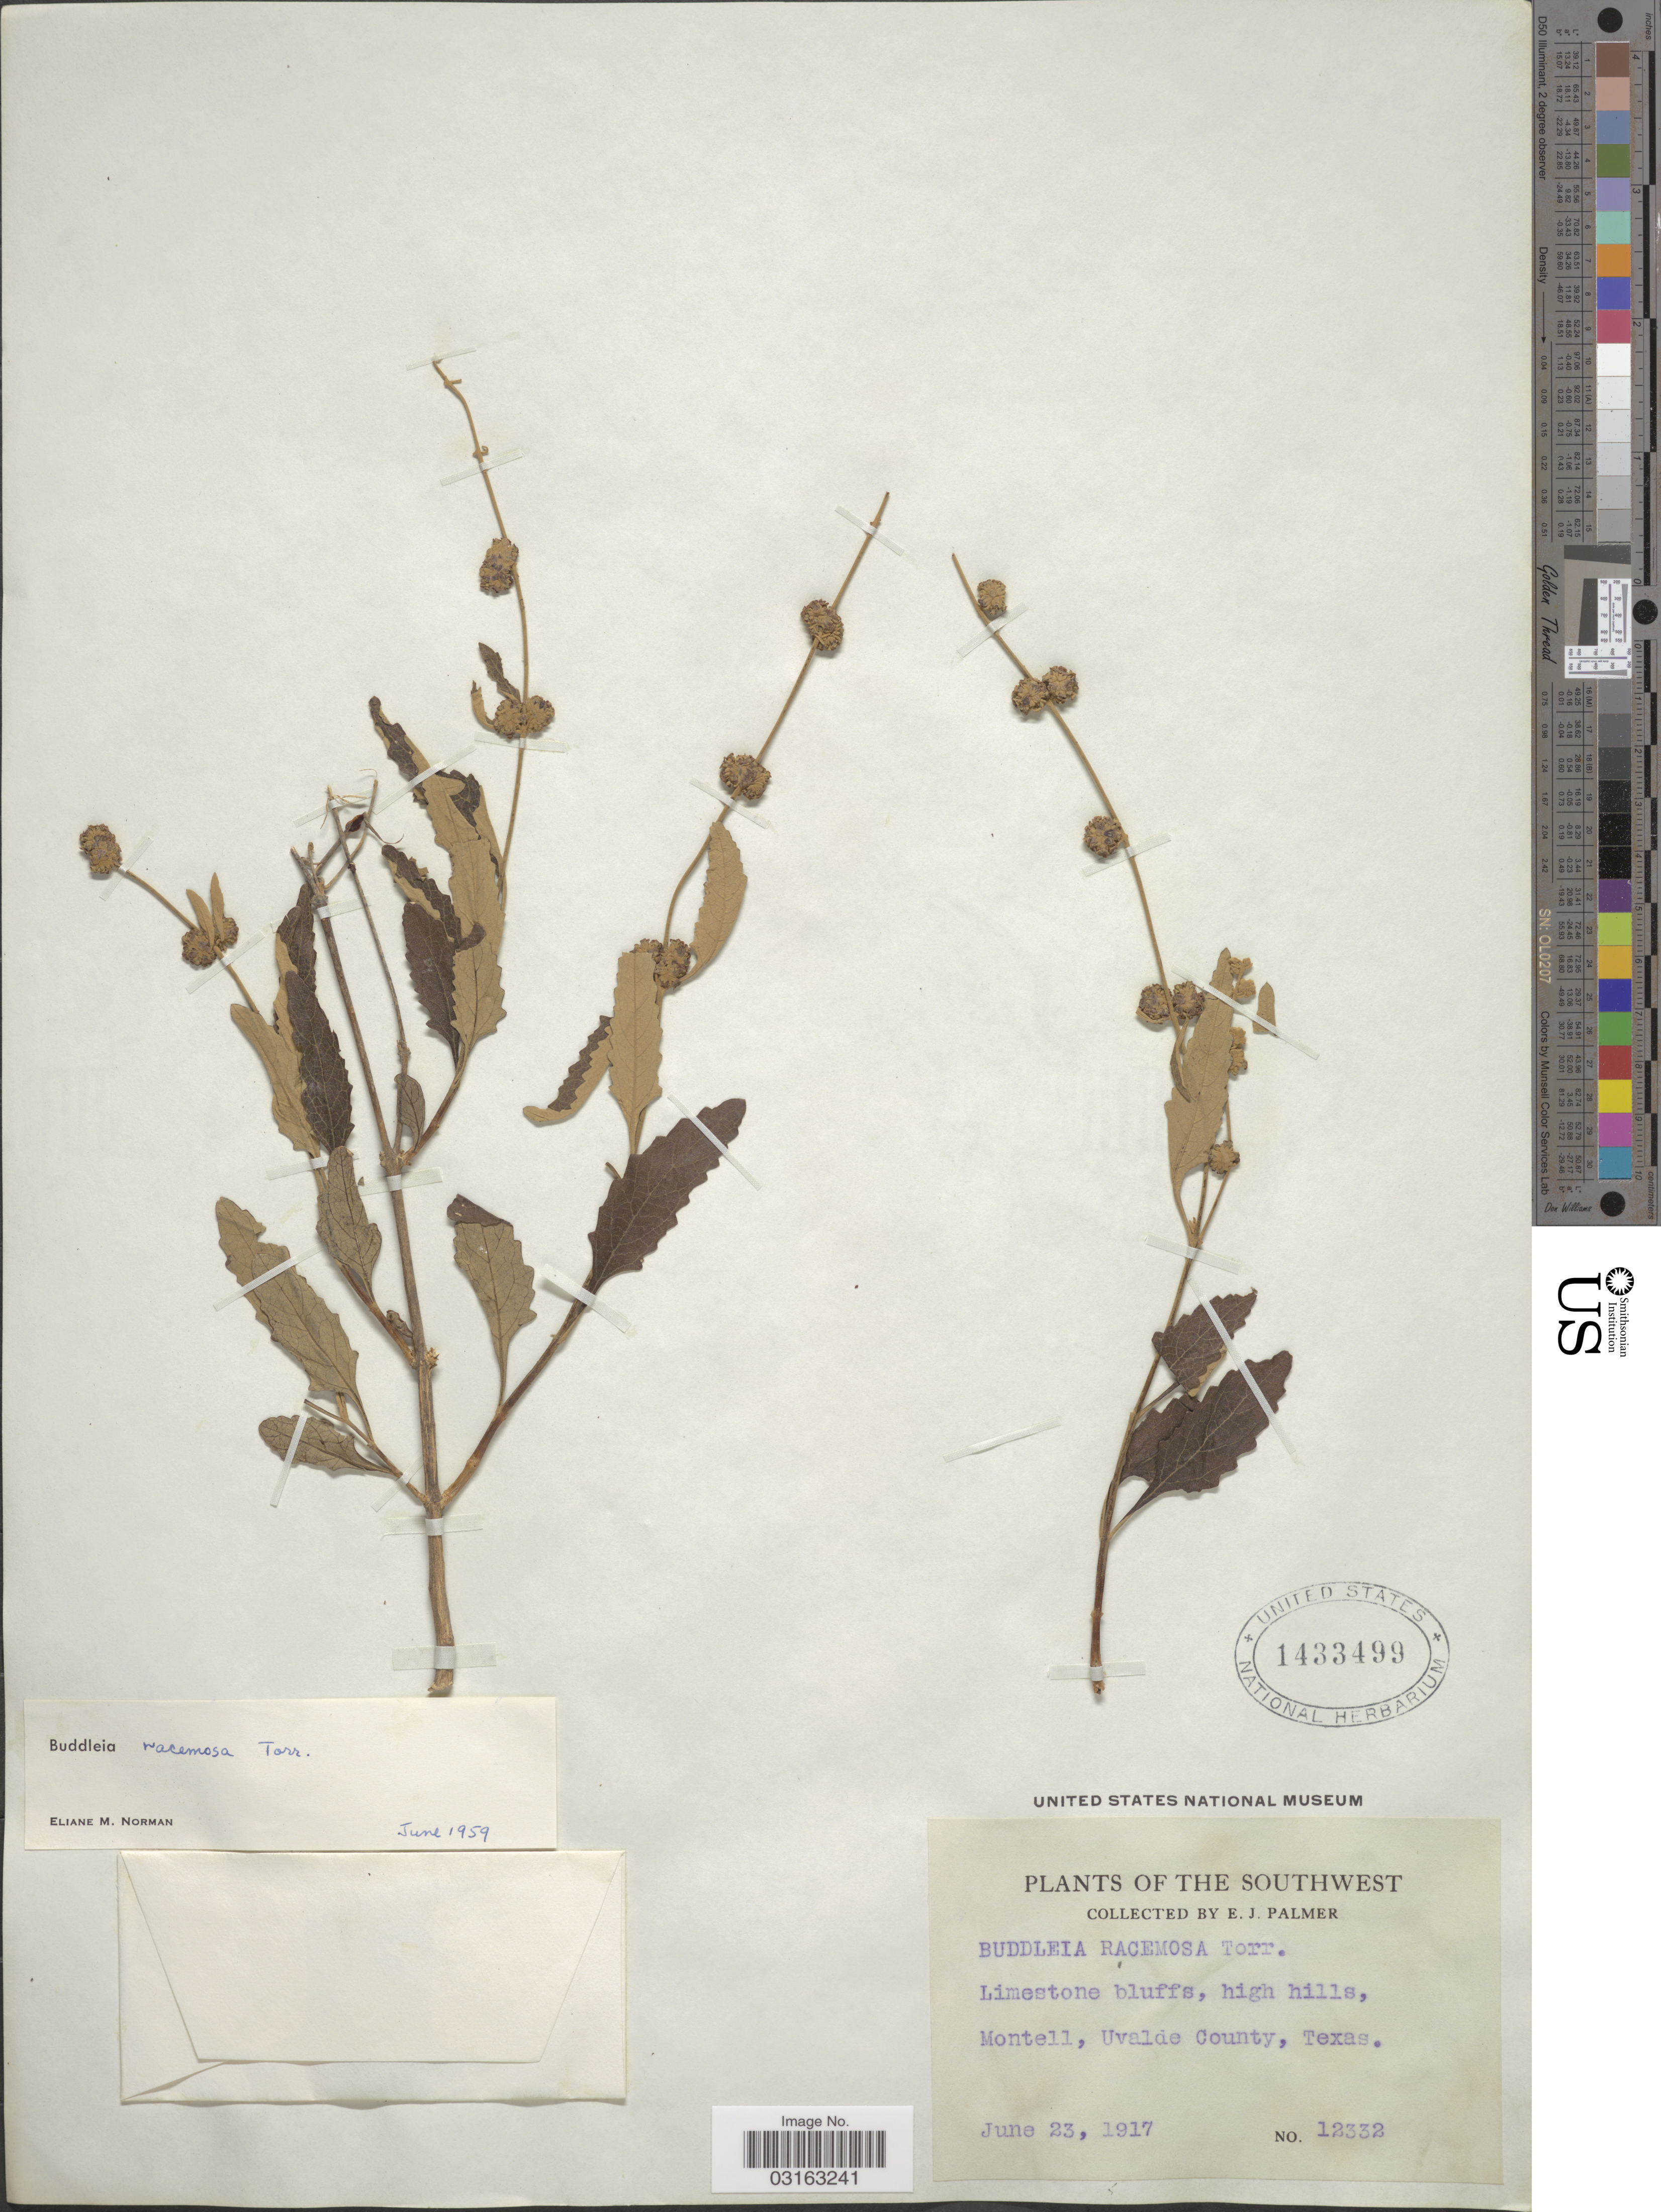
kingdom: Plantae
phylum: Tracheophyta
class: Magnoliopsida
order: Lamiales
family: Scrophulariaceae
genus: Buddleja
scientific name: Buddleja racemosa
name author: Torr.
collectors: E. J. Palmer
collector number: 12332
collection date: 1917-06-23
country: United States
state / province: Texas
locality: Southwest. Montell, Uvalde County.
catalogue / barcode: US 1433499